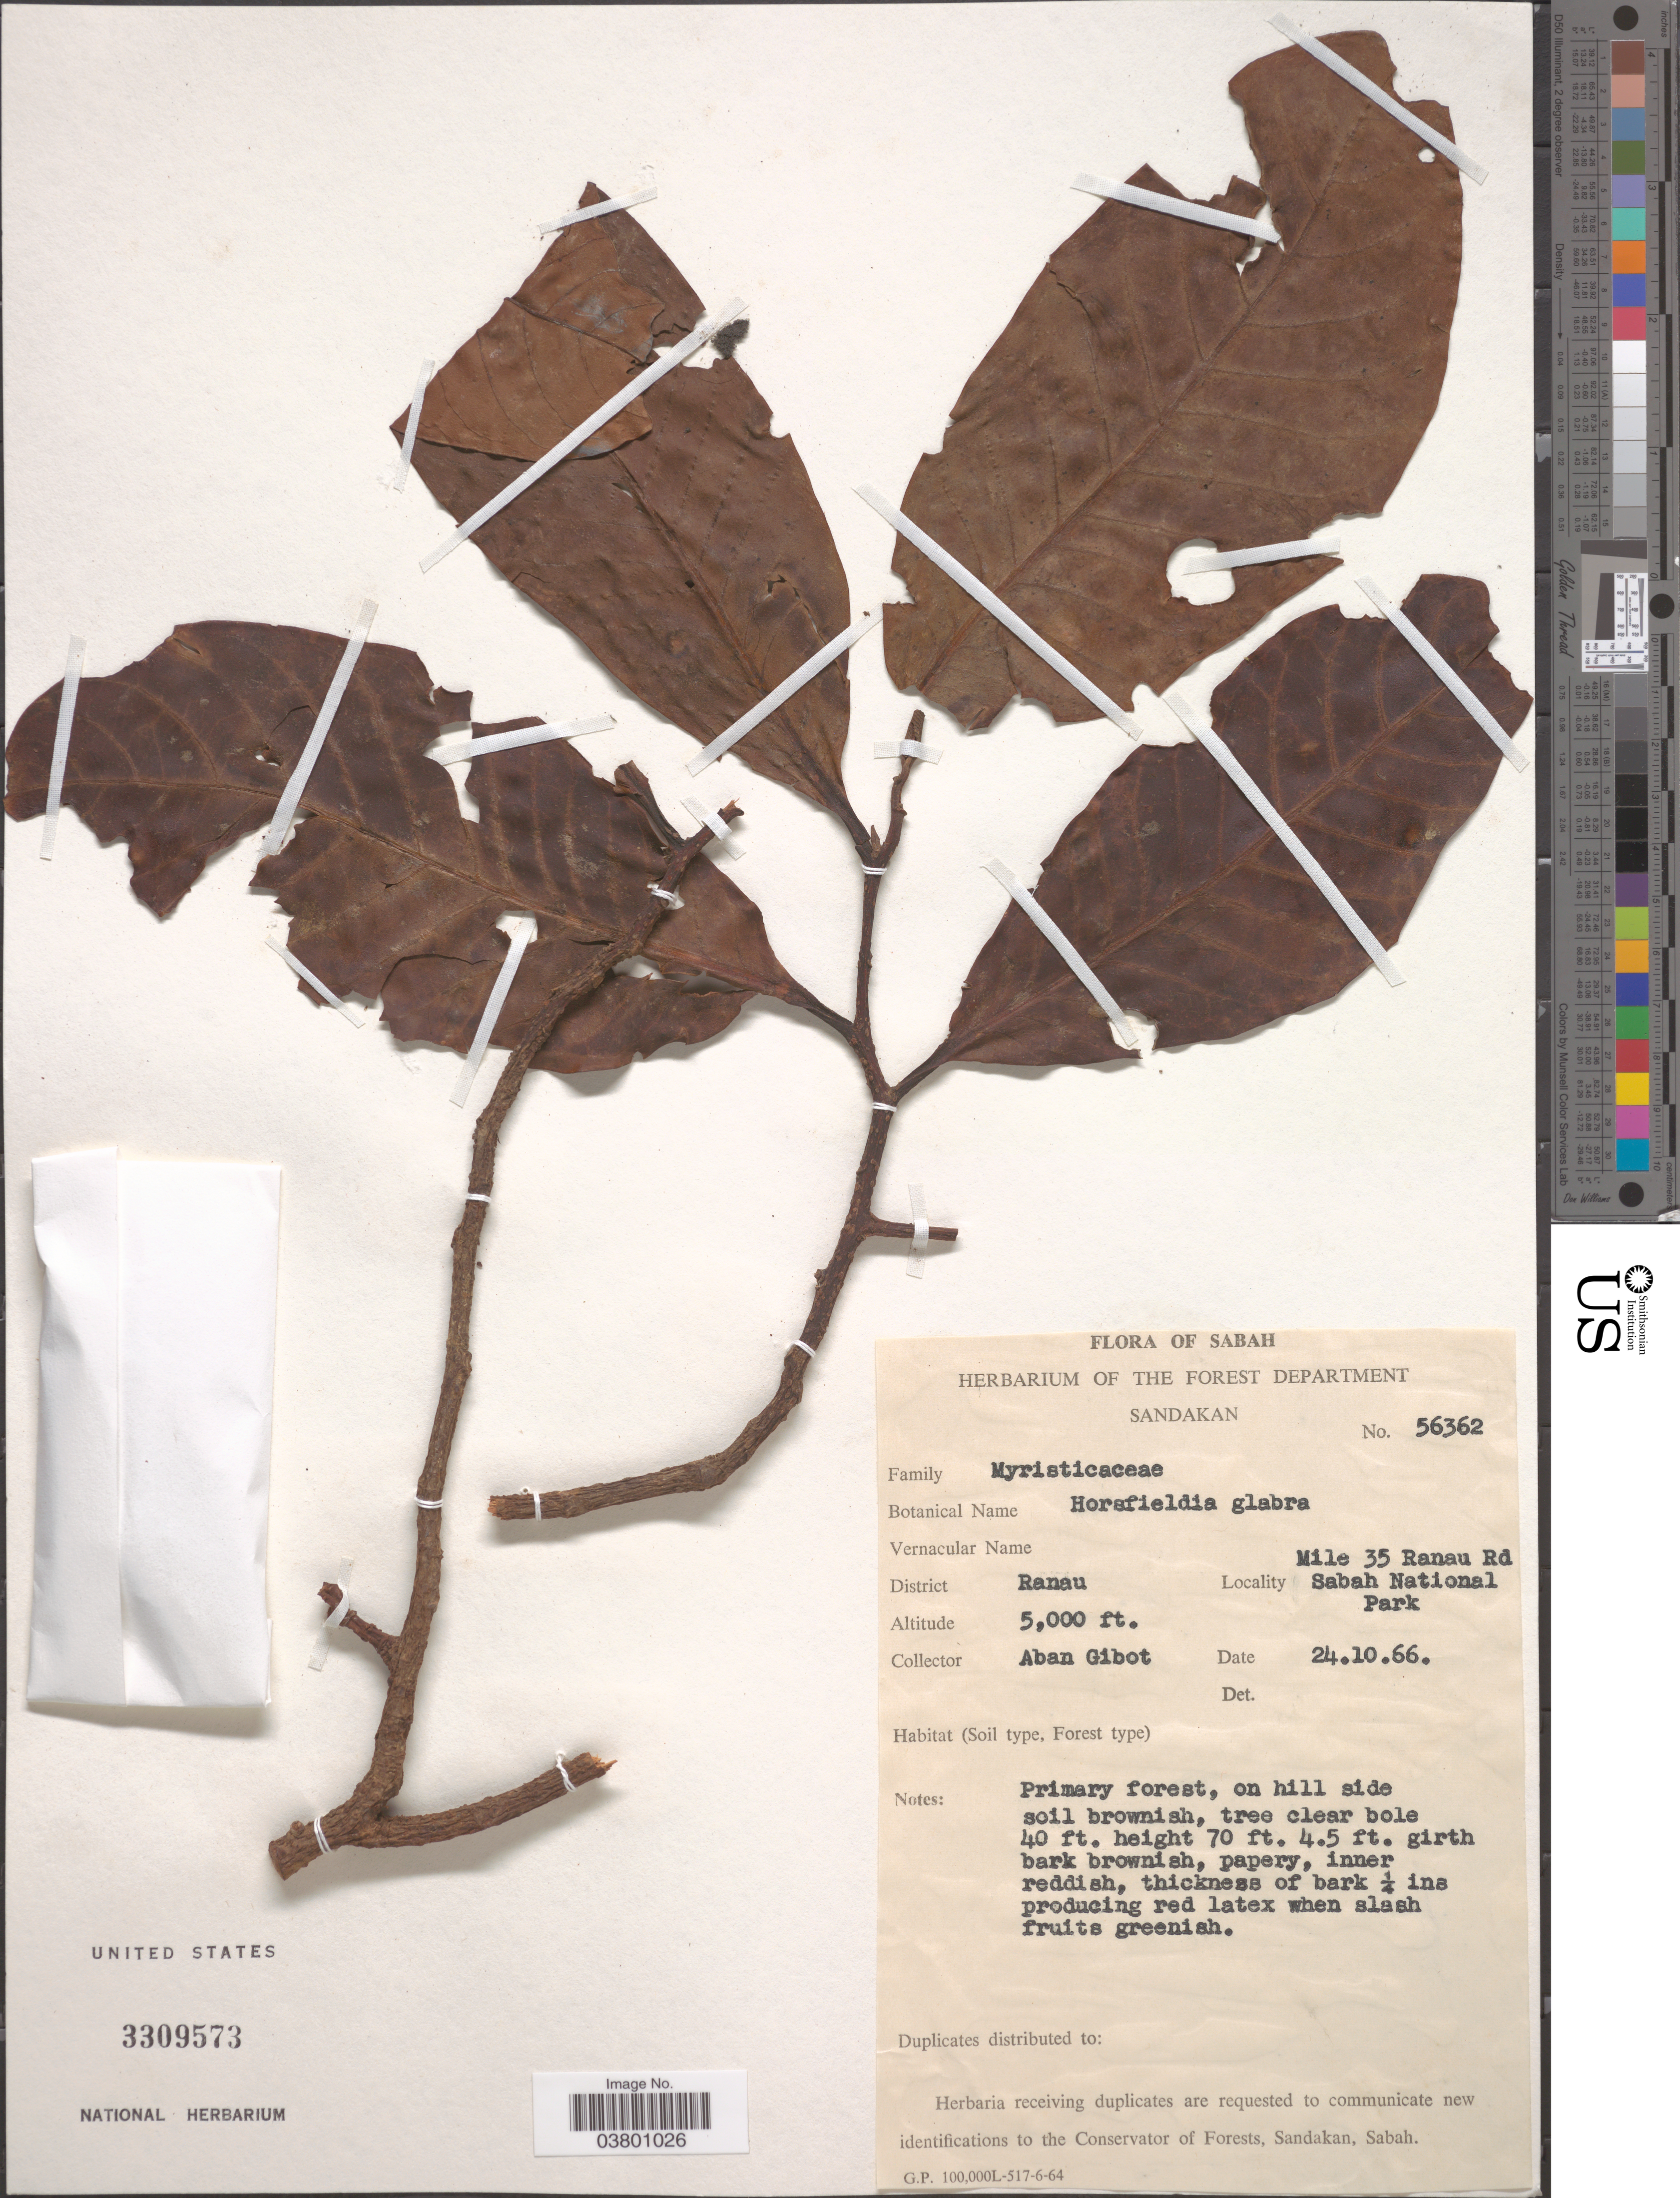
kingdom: Plantae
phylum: Tracheophyta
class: Magnoliopsida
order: Magnoliales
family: Myristicaceae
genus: Horsfieldia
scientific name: Horsfieldia glabra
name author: (Blume) Warb.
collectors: A. Gibot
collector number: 56362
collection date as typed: Transcribed d/m/y: 24/10/66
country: Malaysia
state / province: Sabah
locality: Sandakan [unsure placement] District Renau. Mile 35 Ranau Rd Sabah National Park.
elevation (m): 1524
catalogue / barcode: US 3309573